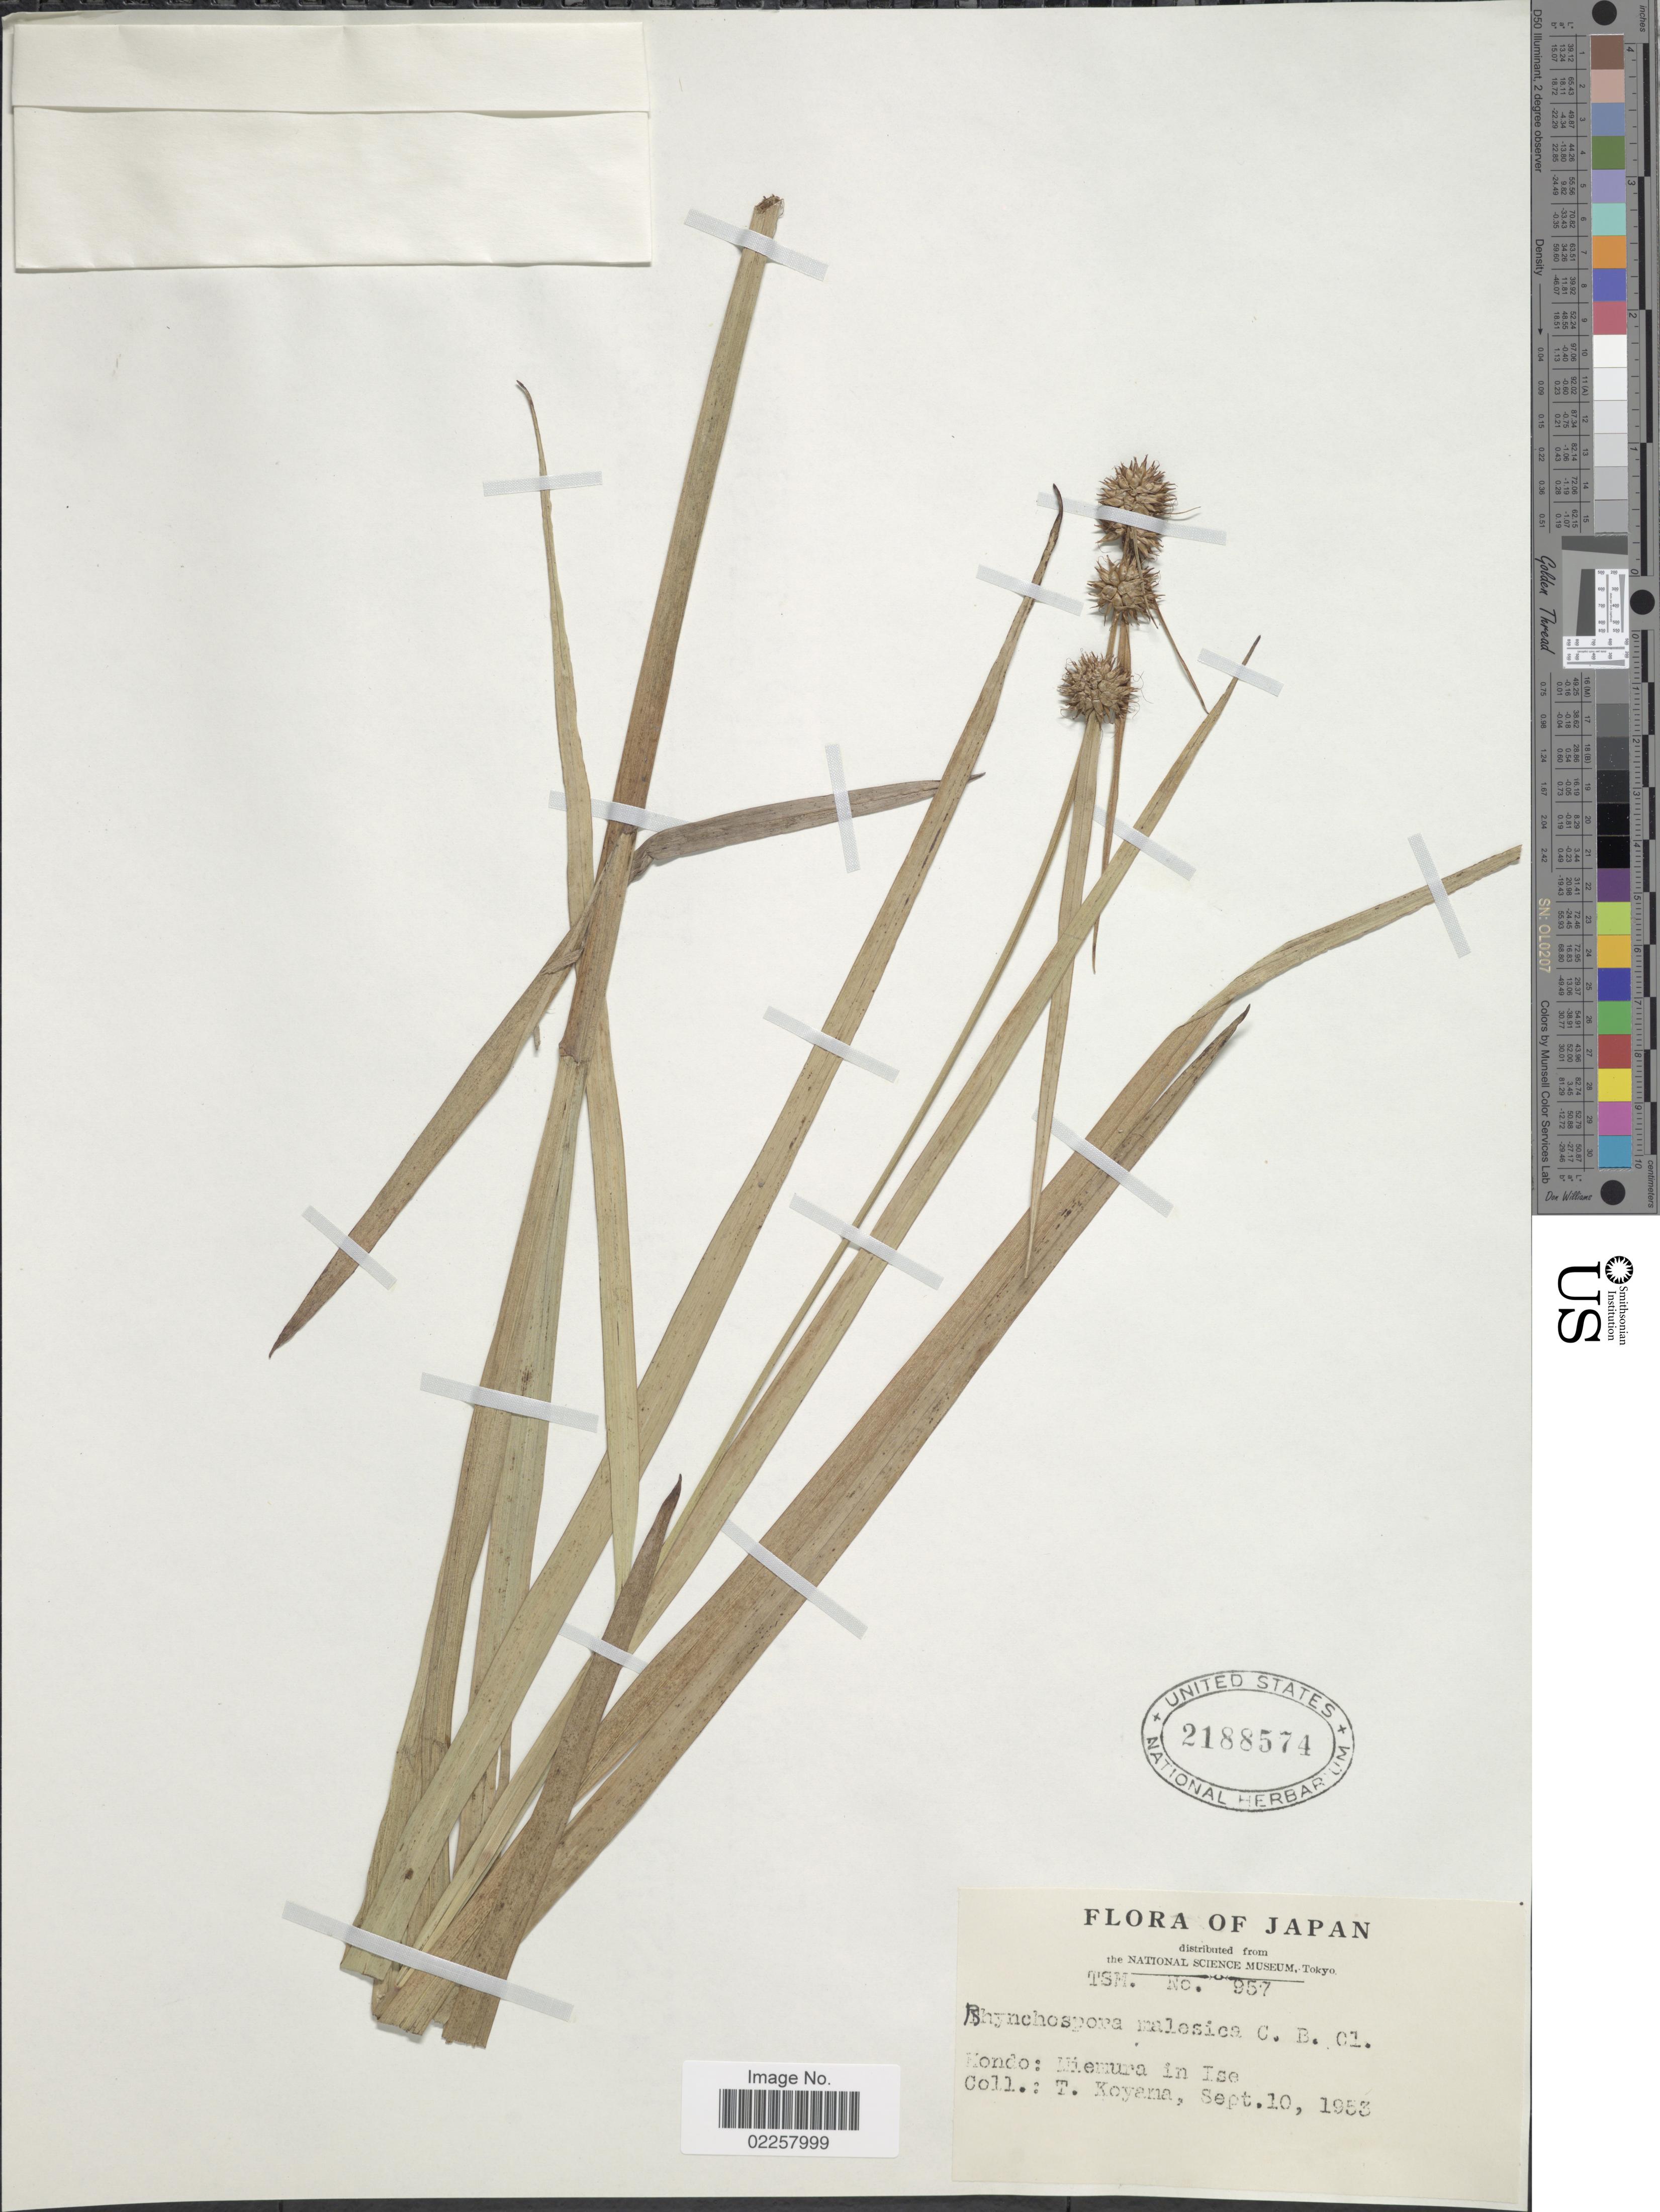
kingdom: Plantae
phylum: Tracheophyta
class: Liliopsida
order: Poales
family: Cyperaceae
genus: Rhynchospora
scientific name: Rhynchospora malasica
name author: C.B. Clarke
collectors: T. Koyama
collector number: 957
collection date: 1953-09-10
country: Japan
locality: Hondo: Miemura in Ise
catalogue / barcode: US 2188574